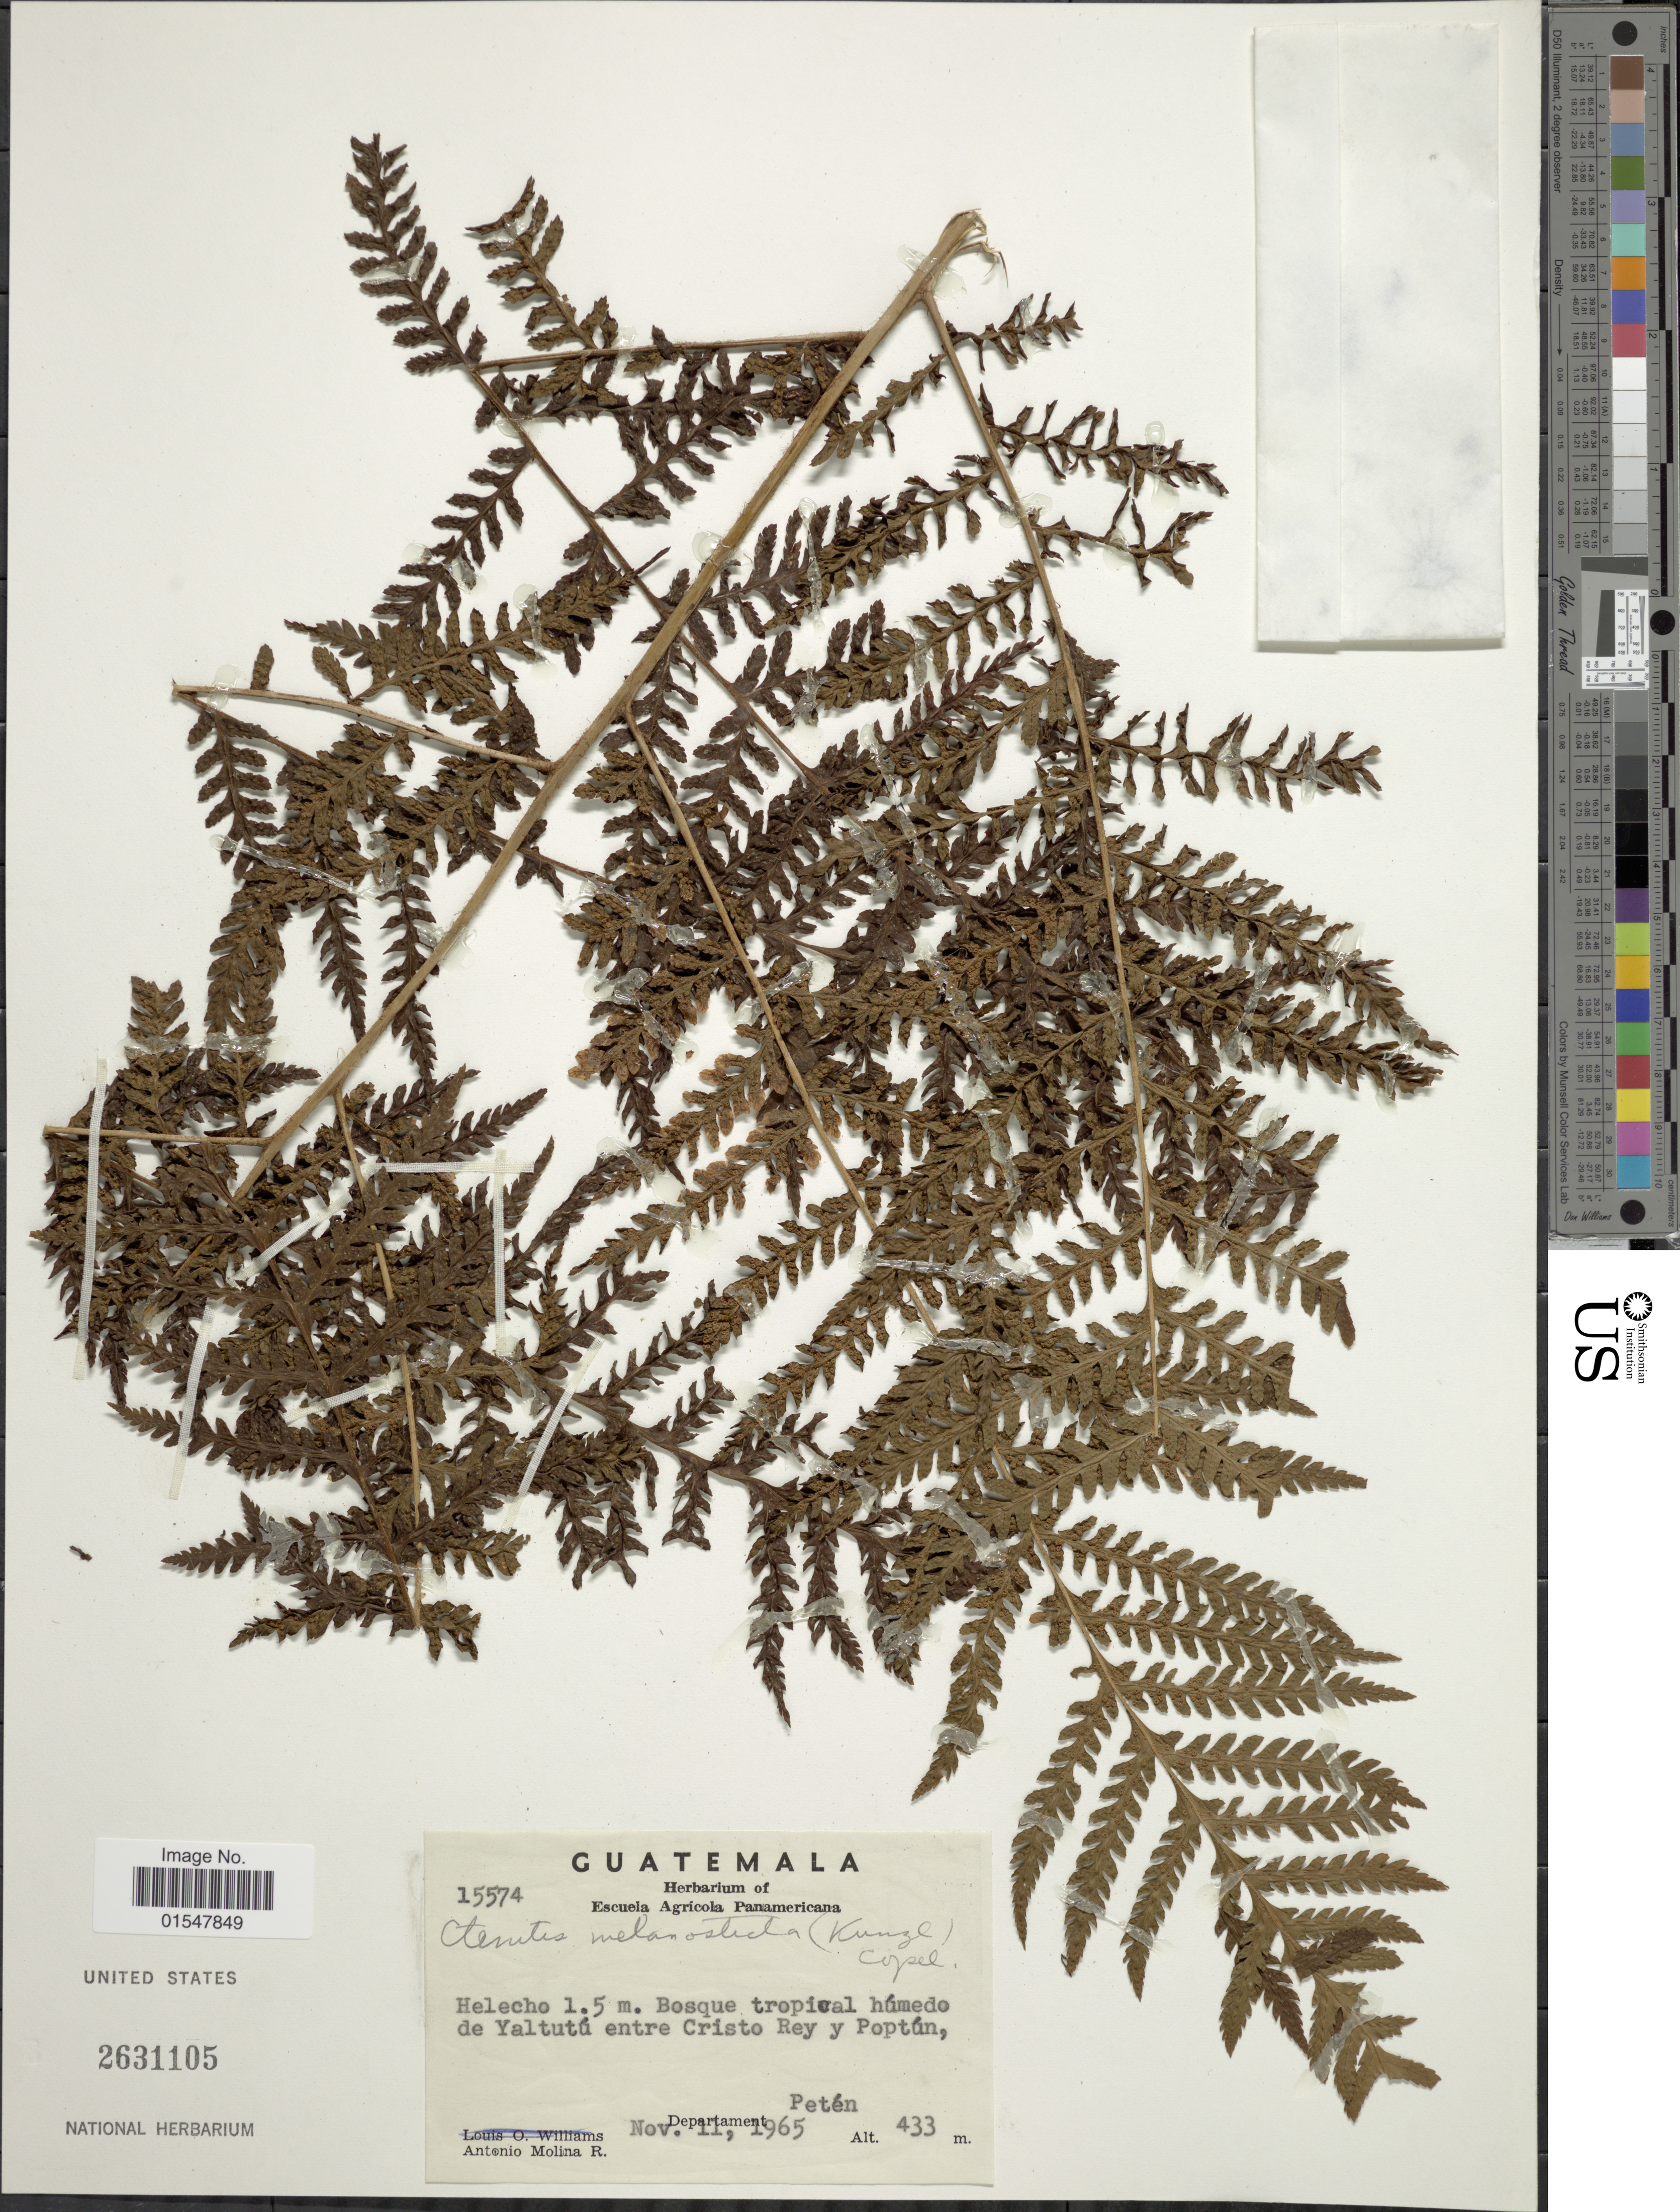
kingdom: Plantae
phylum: Tracheophyta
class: Polypodiopsida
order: Polypodiales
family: Dryopteridaceae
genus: Ctenitis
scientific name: Ctenitis melanosticta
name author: (Kunze) Copel.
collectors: A. Molina R.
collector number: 15574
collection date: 1965-11-11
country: Guatemala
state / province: El Petén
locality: Guatemala, Beque tropical húmedo de Yaltutú entre Cristo Rey y Poptún, Departament Petén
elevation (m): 433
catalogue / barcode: US 2631105